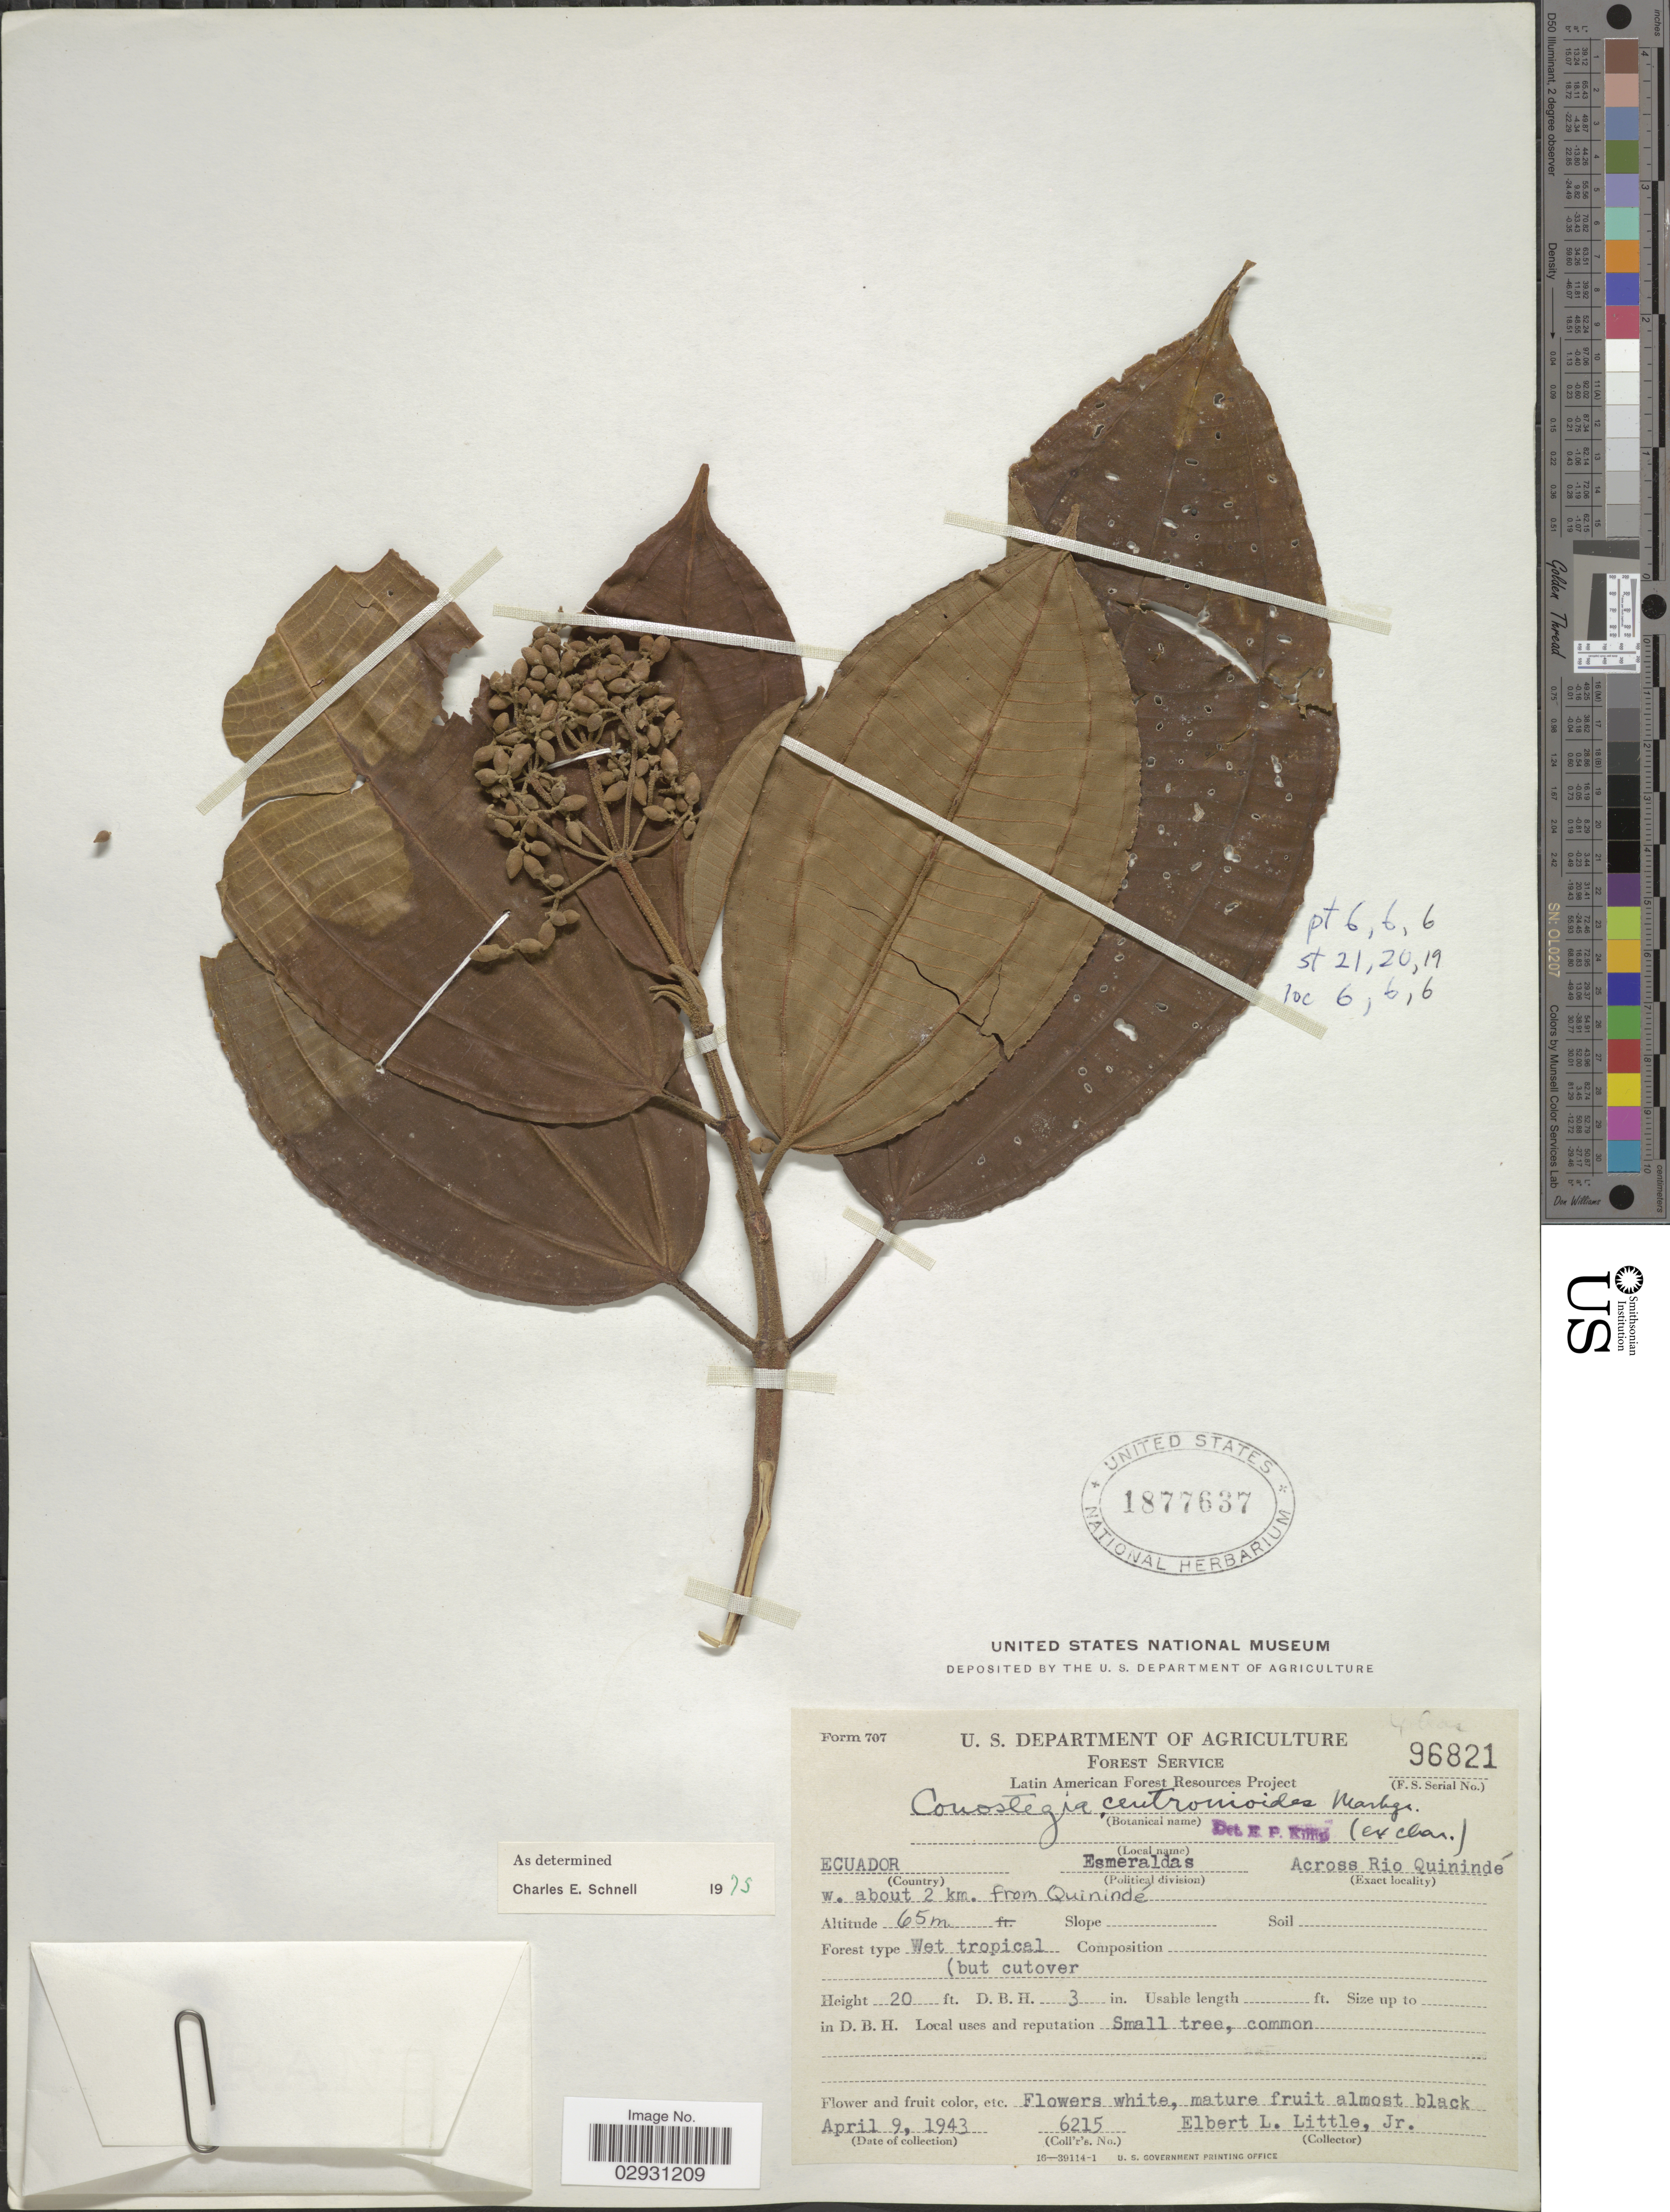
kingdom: Plantae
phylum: Tracheophyta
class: Magnoliopsida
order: Myrtales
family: Melastomataceae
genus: Conostegia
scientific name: Conostegia centronioides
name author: Markgr.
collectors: E. L. Little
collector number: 6215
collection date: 1943-04-09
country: Ecuador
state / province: Esmeraldas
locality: Across Rio Quinindé w. about 2 km. from Quinindé.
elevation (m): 65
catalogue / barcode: US 1877637